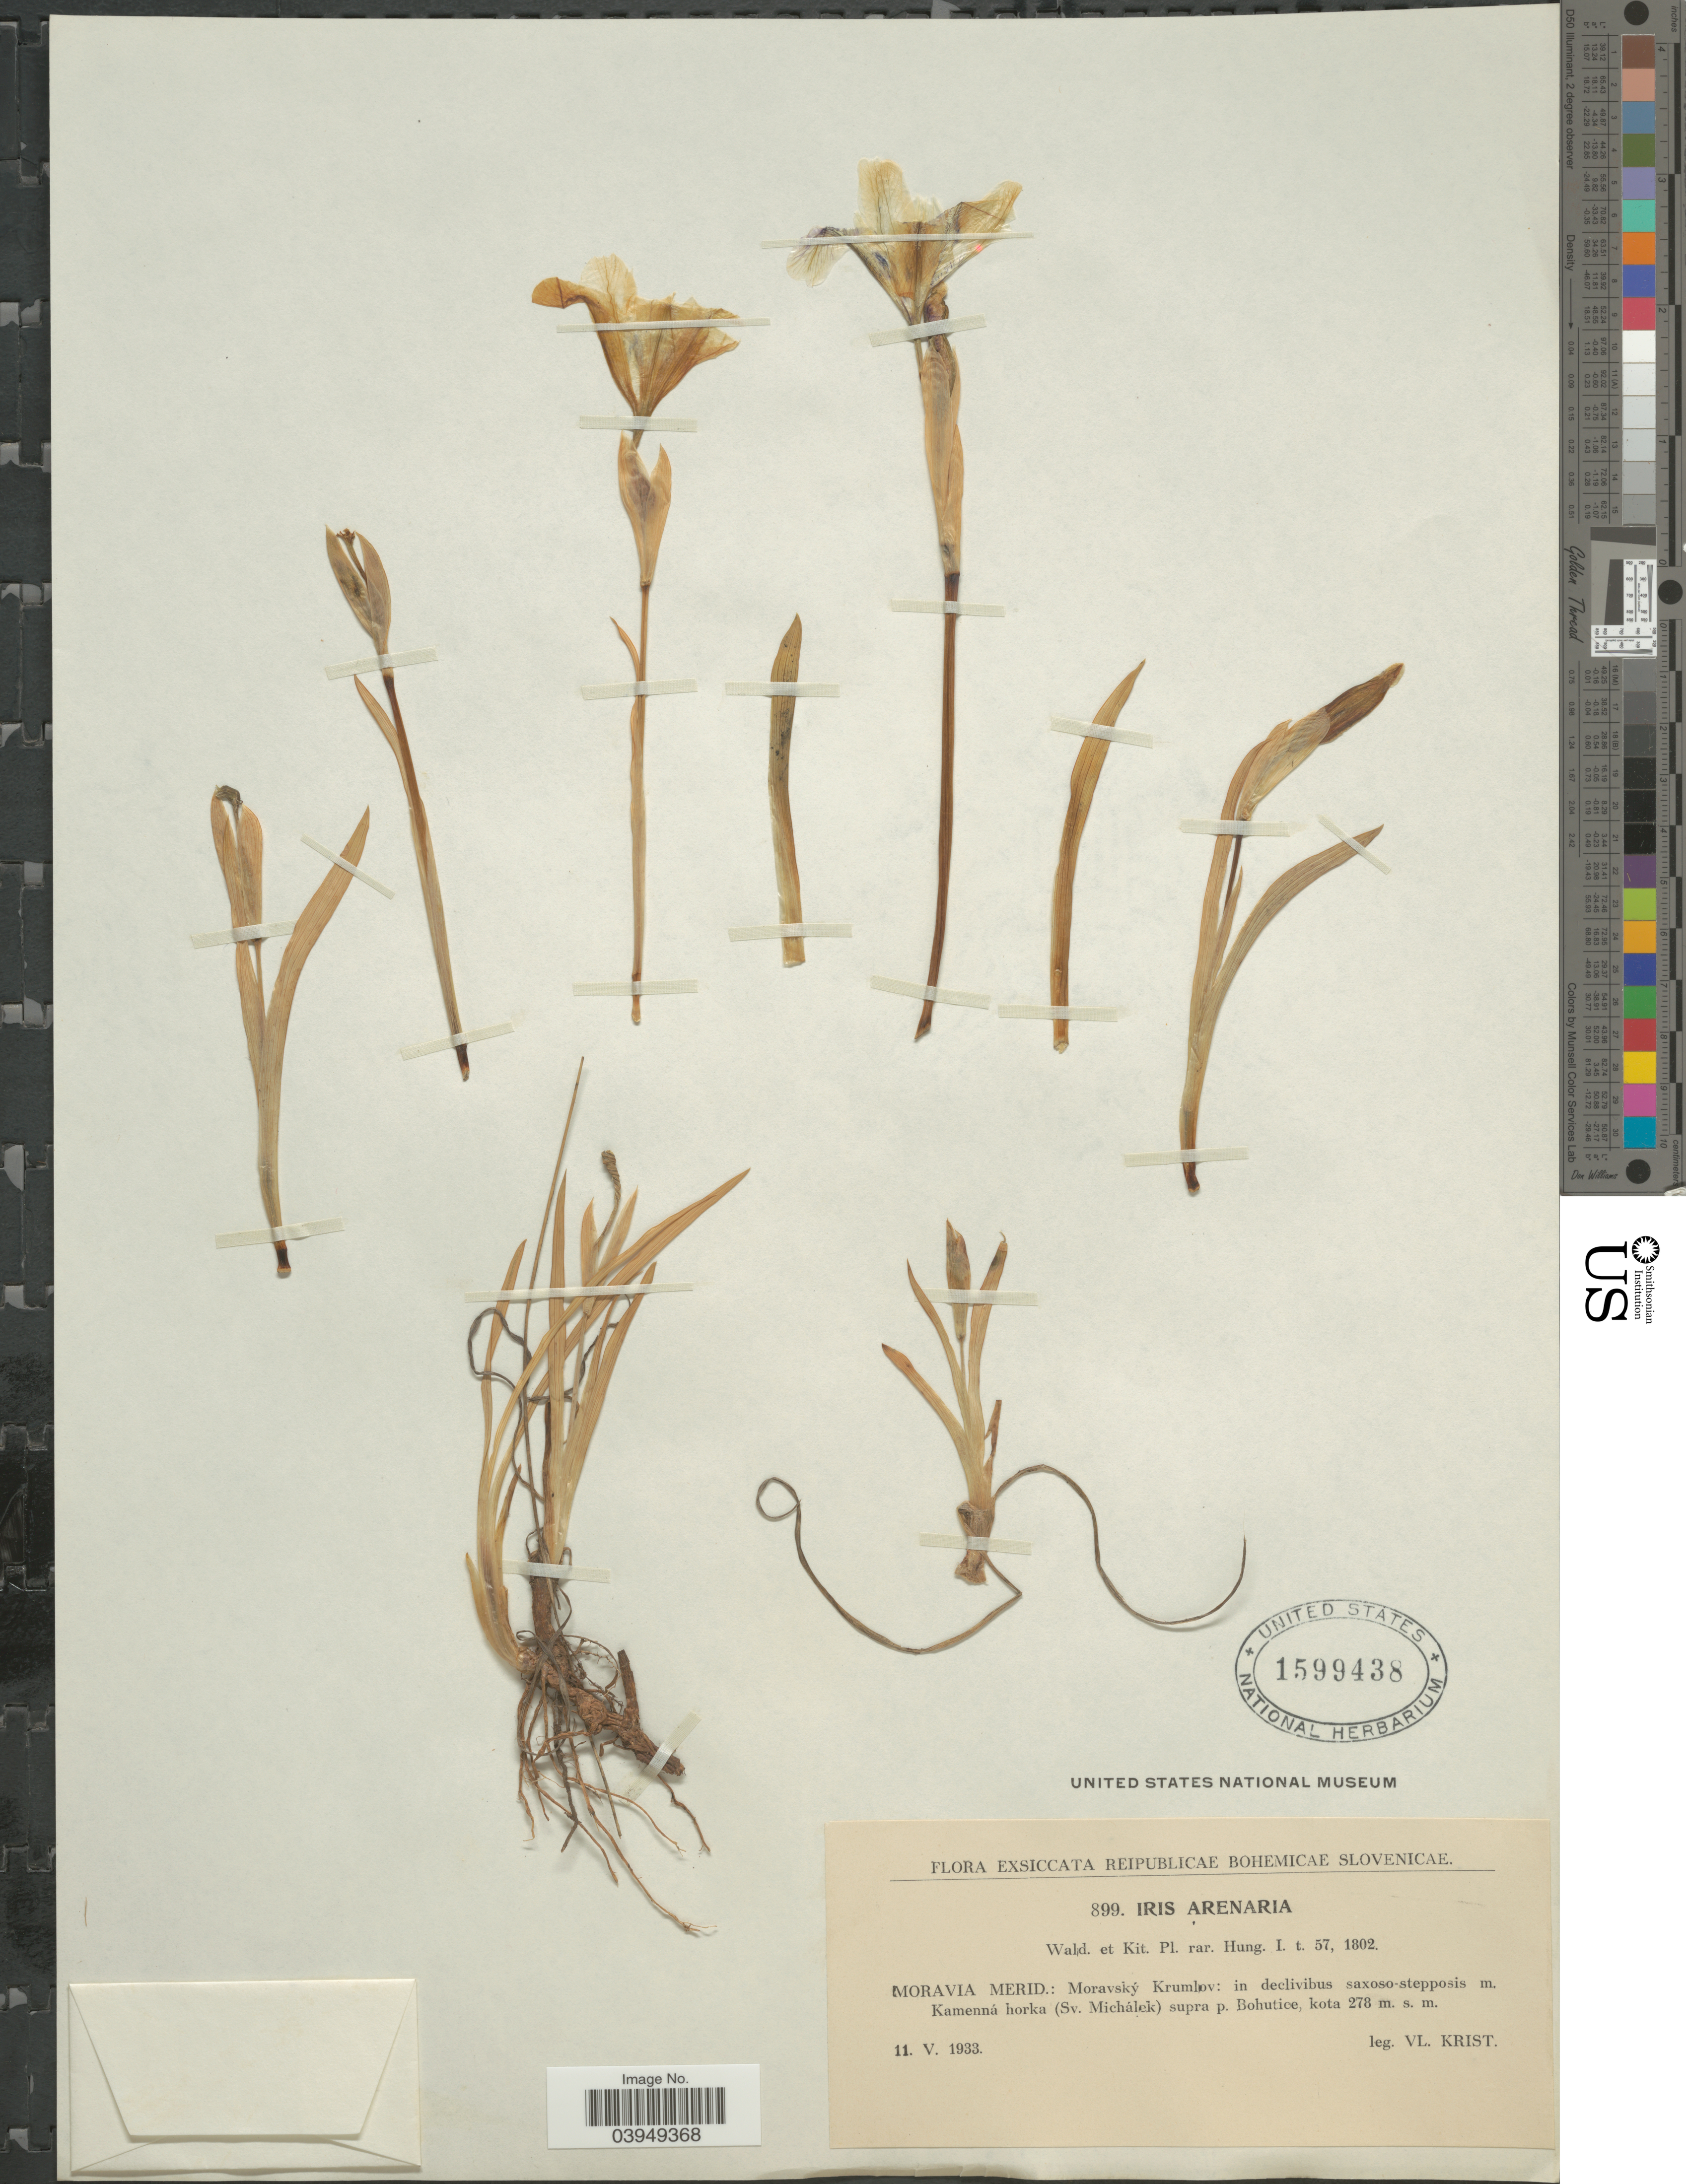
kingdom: Plantae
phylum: Tracheophyta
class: Liliopsida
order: Asparagales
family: Iridaceae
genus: Iris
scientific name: Iris arenaria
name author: Waldst. & Kit.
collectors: V. Krist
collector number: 899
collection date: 1933-05-11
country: Czechia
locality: Reipublicae Bohemicae Slovenicae. Moravia Merid.: Moravský Krumlov: in declivibus saxoso-stepposis m. Kamenná horka (Sv. Michálek) supra p. Bohutice.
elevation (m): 278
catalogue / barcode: US 1599438